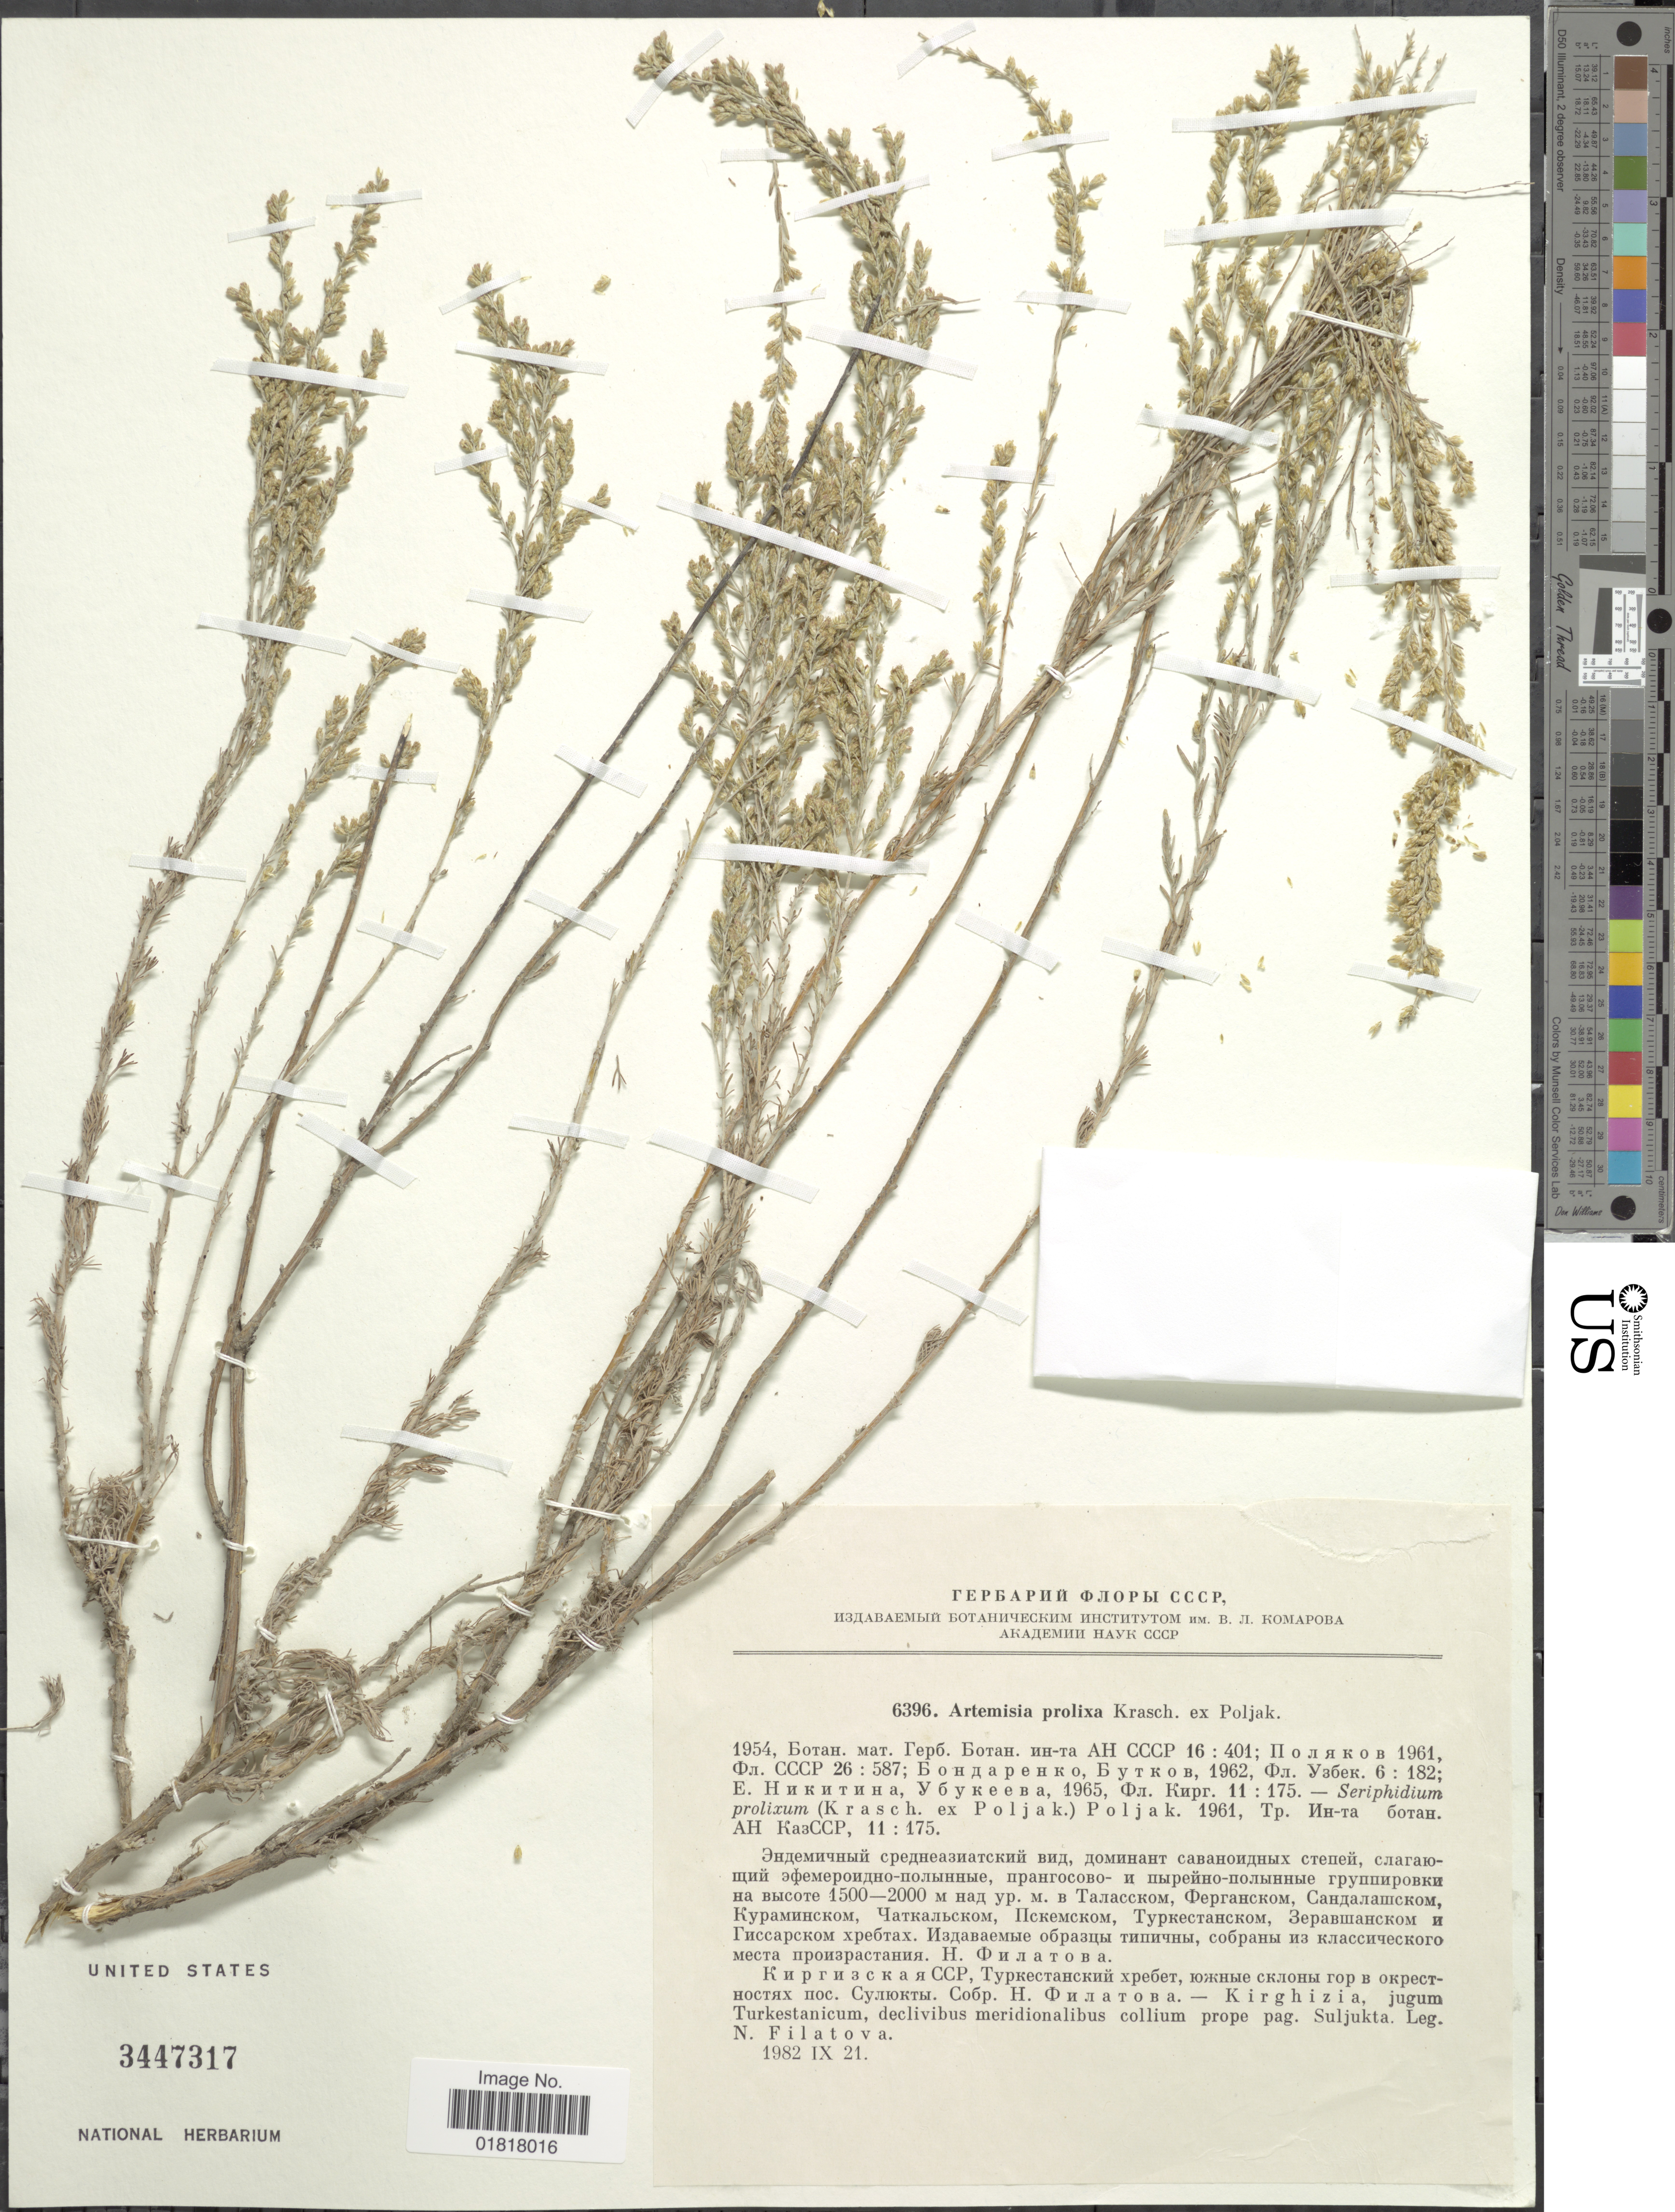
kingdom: Plantae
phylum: Tracheophyta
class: Magnoliopsida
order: Asterales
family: Asteraceae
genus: Artemisia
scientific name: Artemisia prolixa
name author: Krasch. ex Poljakov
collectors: N. Filatova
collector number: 6396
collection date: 1982-09-21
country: Kyrgyzstan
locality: Kirghizia, Turkestanicum, declivibus merdionalibus collium prope pag. Suljukta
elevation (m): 1500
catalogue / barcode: US 3447317